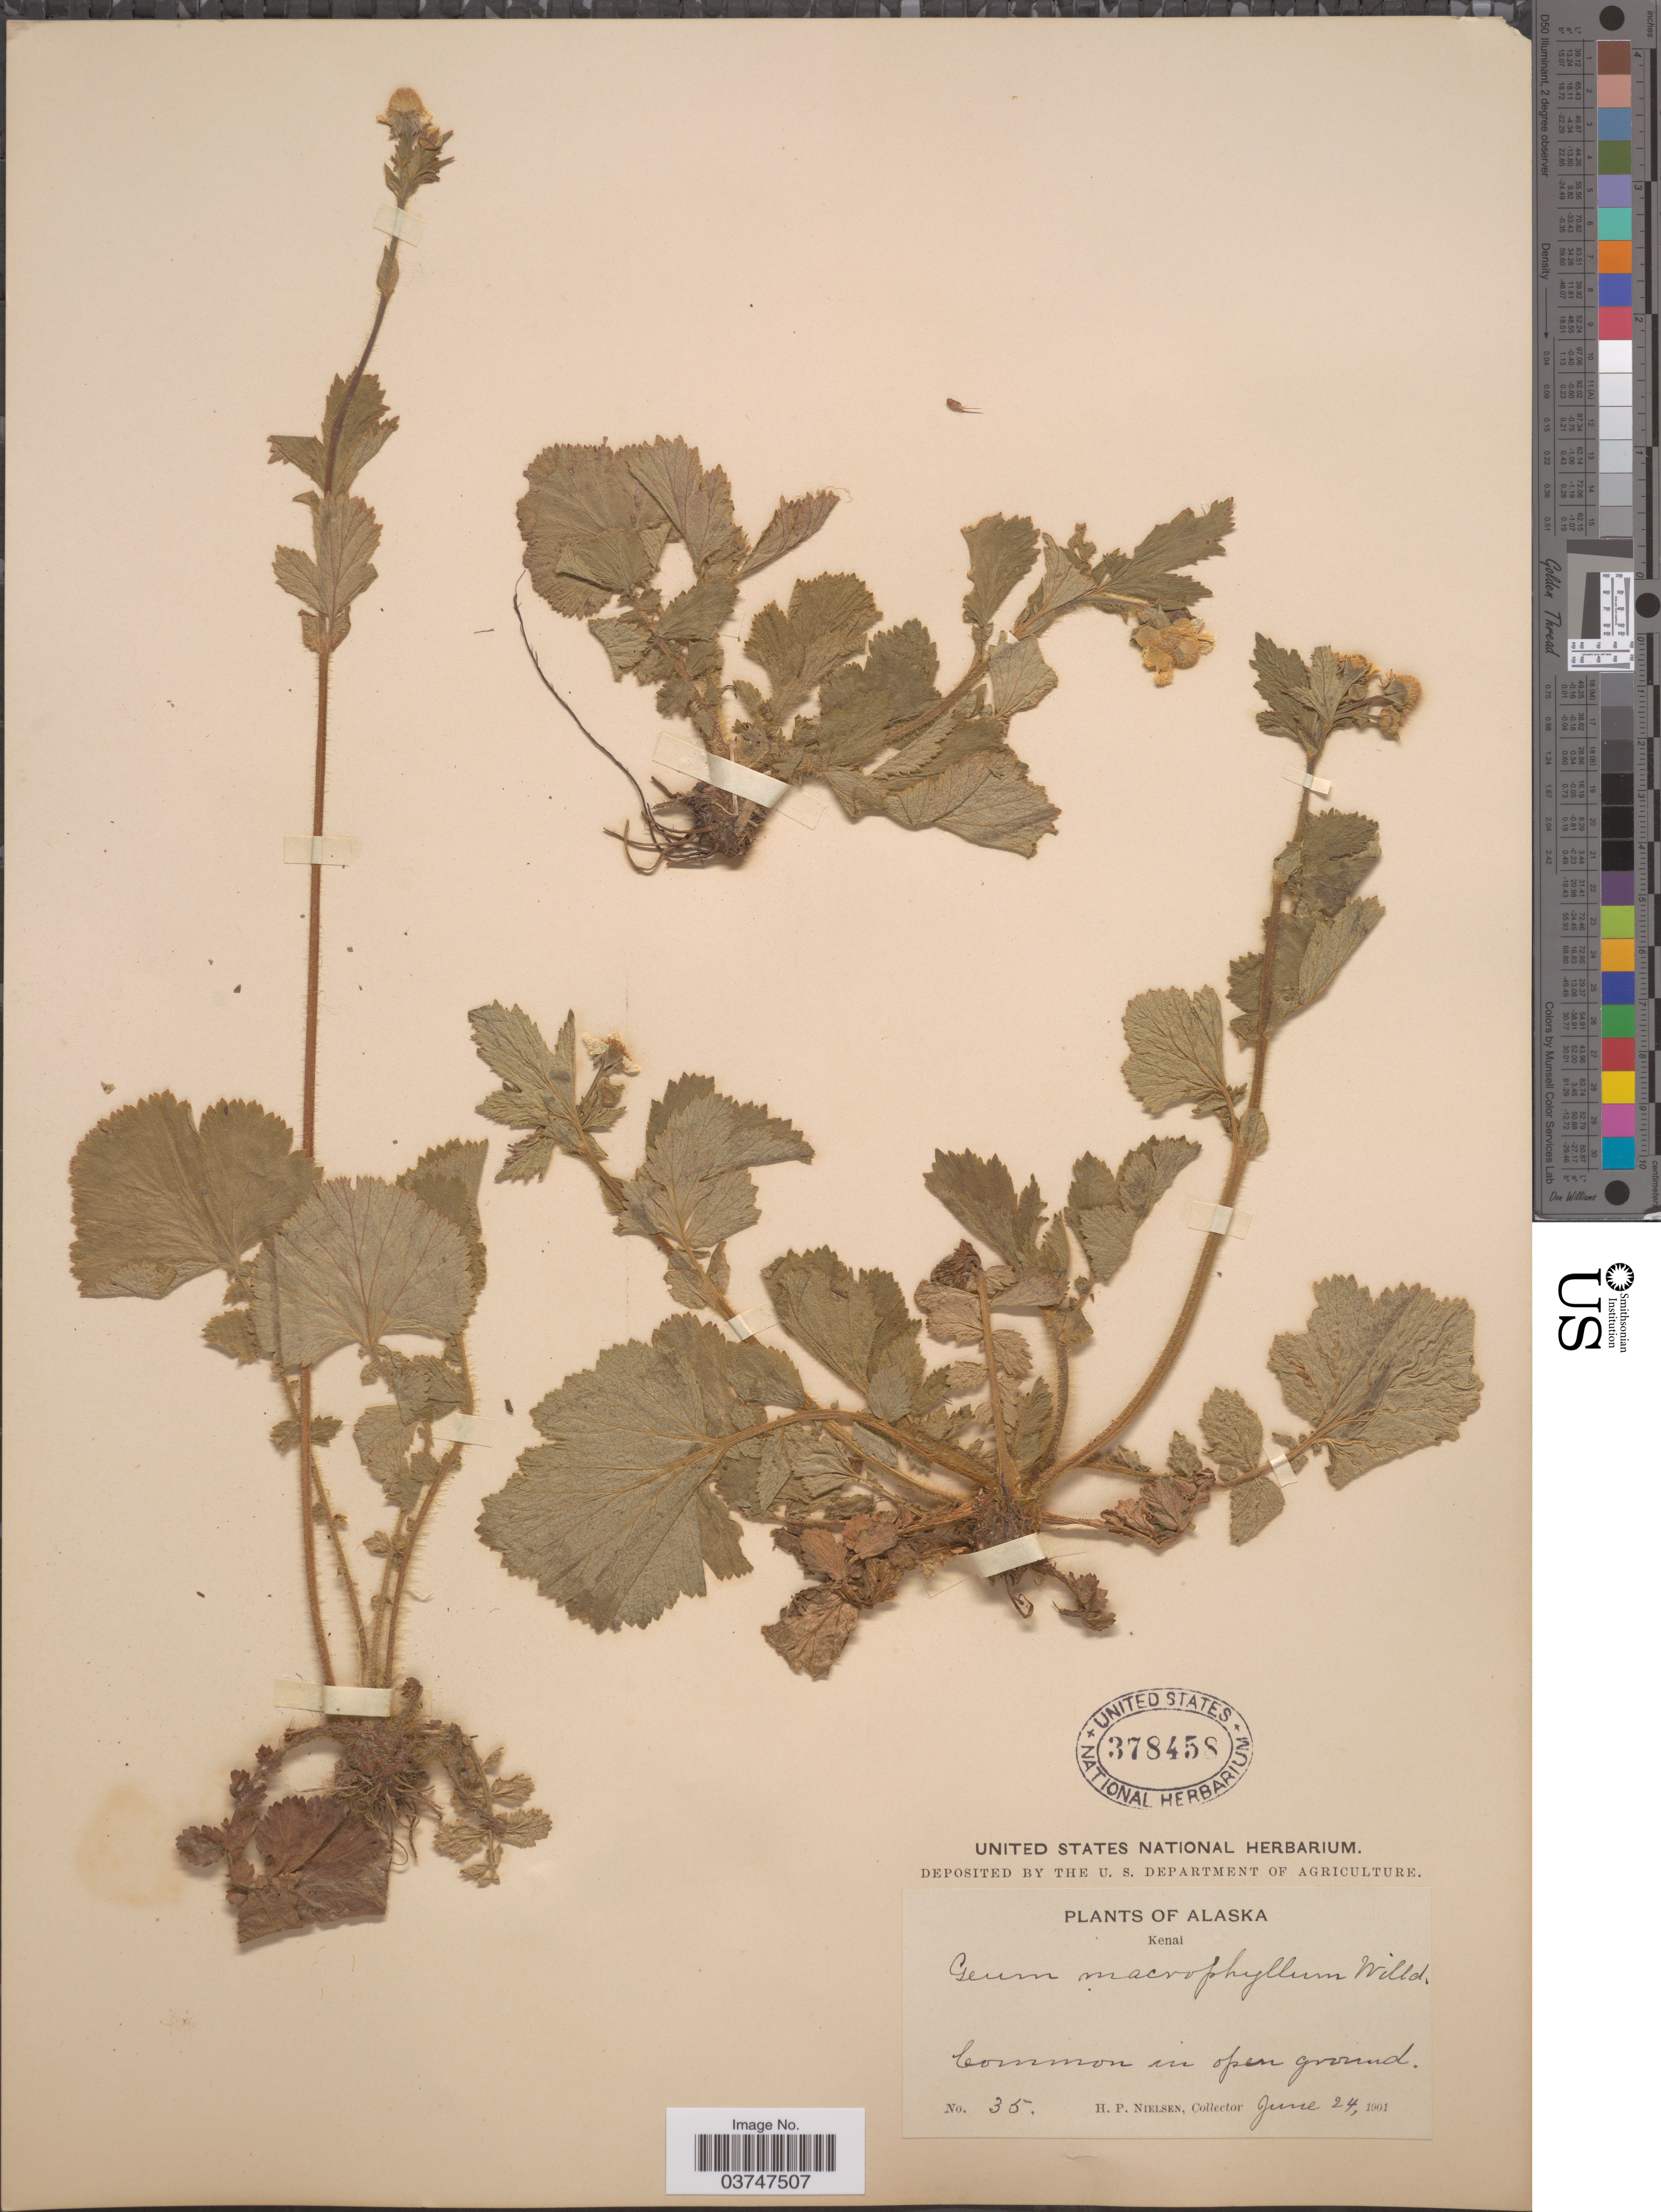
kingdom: Plantae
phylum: Tracheophyta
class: Magnoliopsida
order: Rosales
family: Rosaceae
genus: Geum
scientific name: Geum macrophyllum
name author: Willd.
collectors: H. P. Nielsen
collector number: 35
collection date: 1901-06-24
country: United States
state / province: Alaska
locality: Kenai. Common in open ground.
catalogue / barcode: US 378458